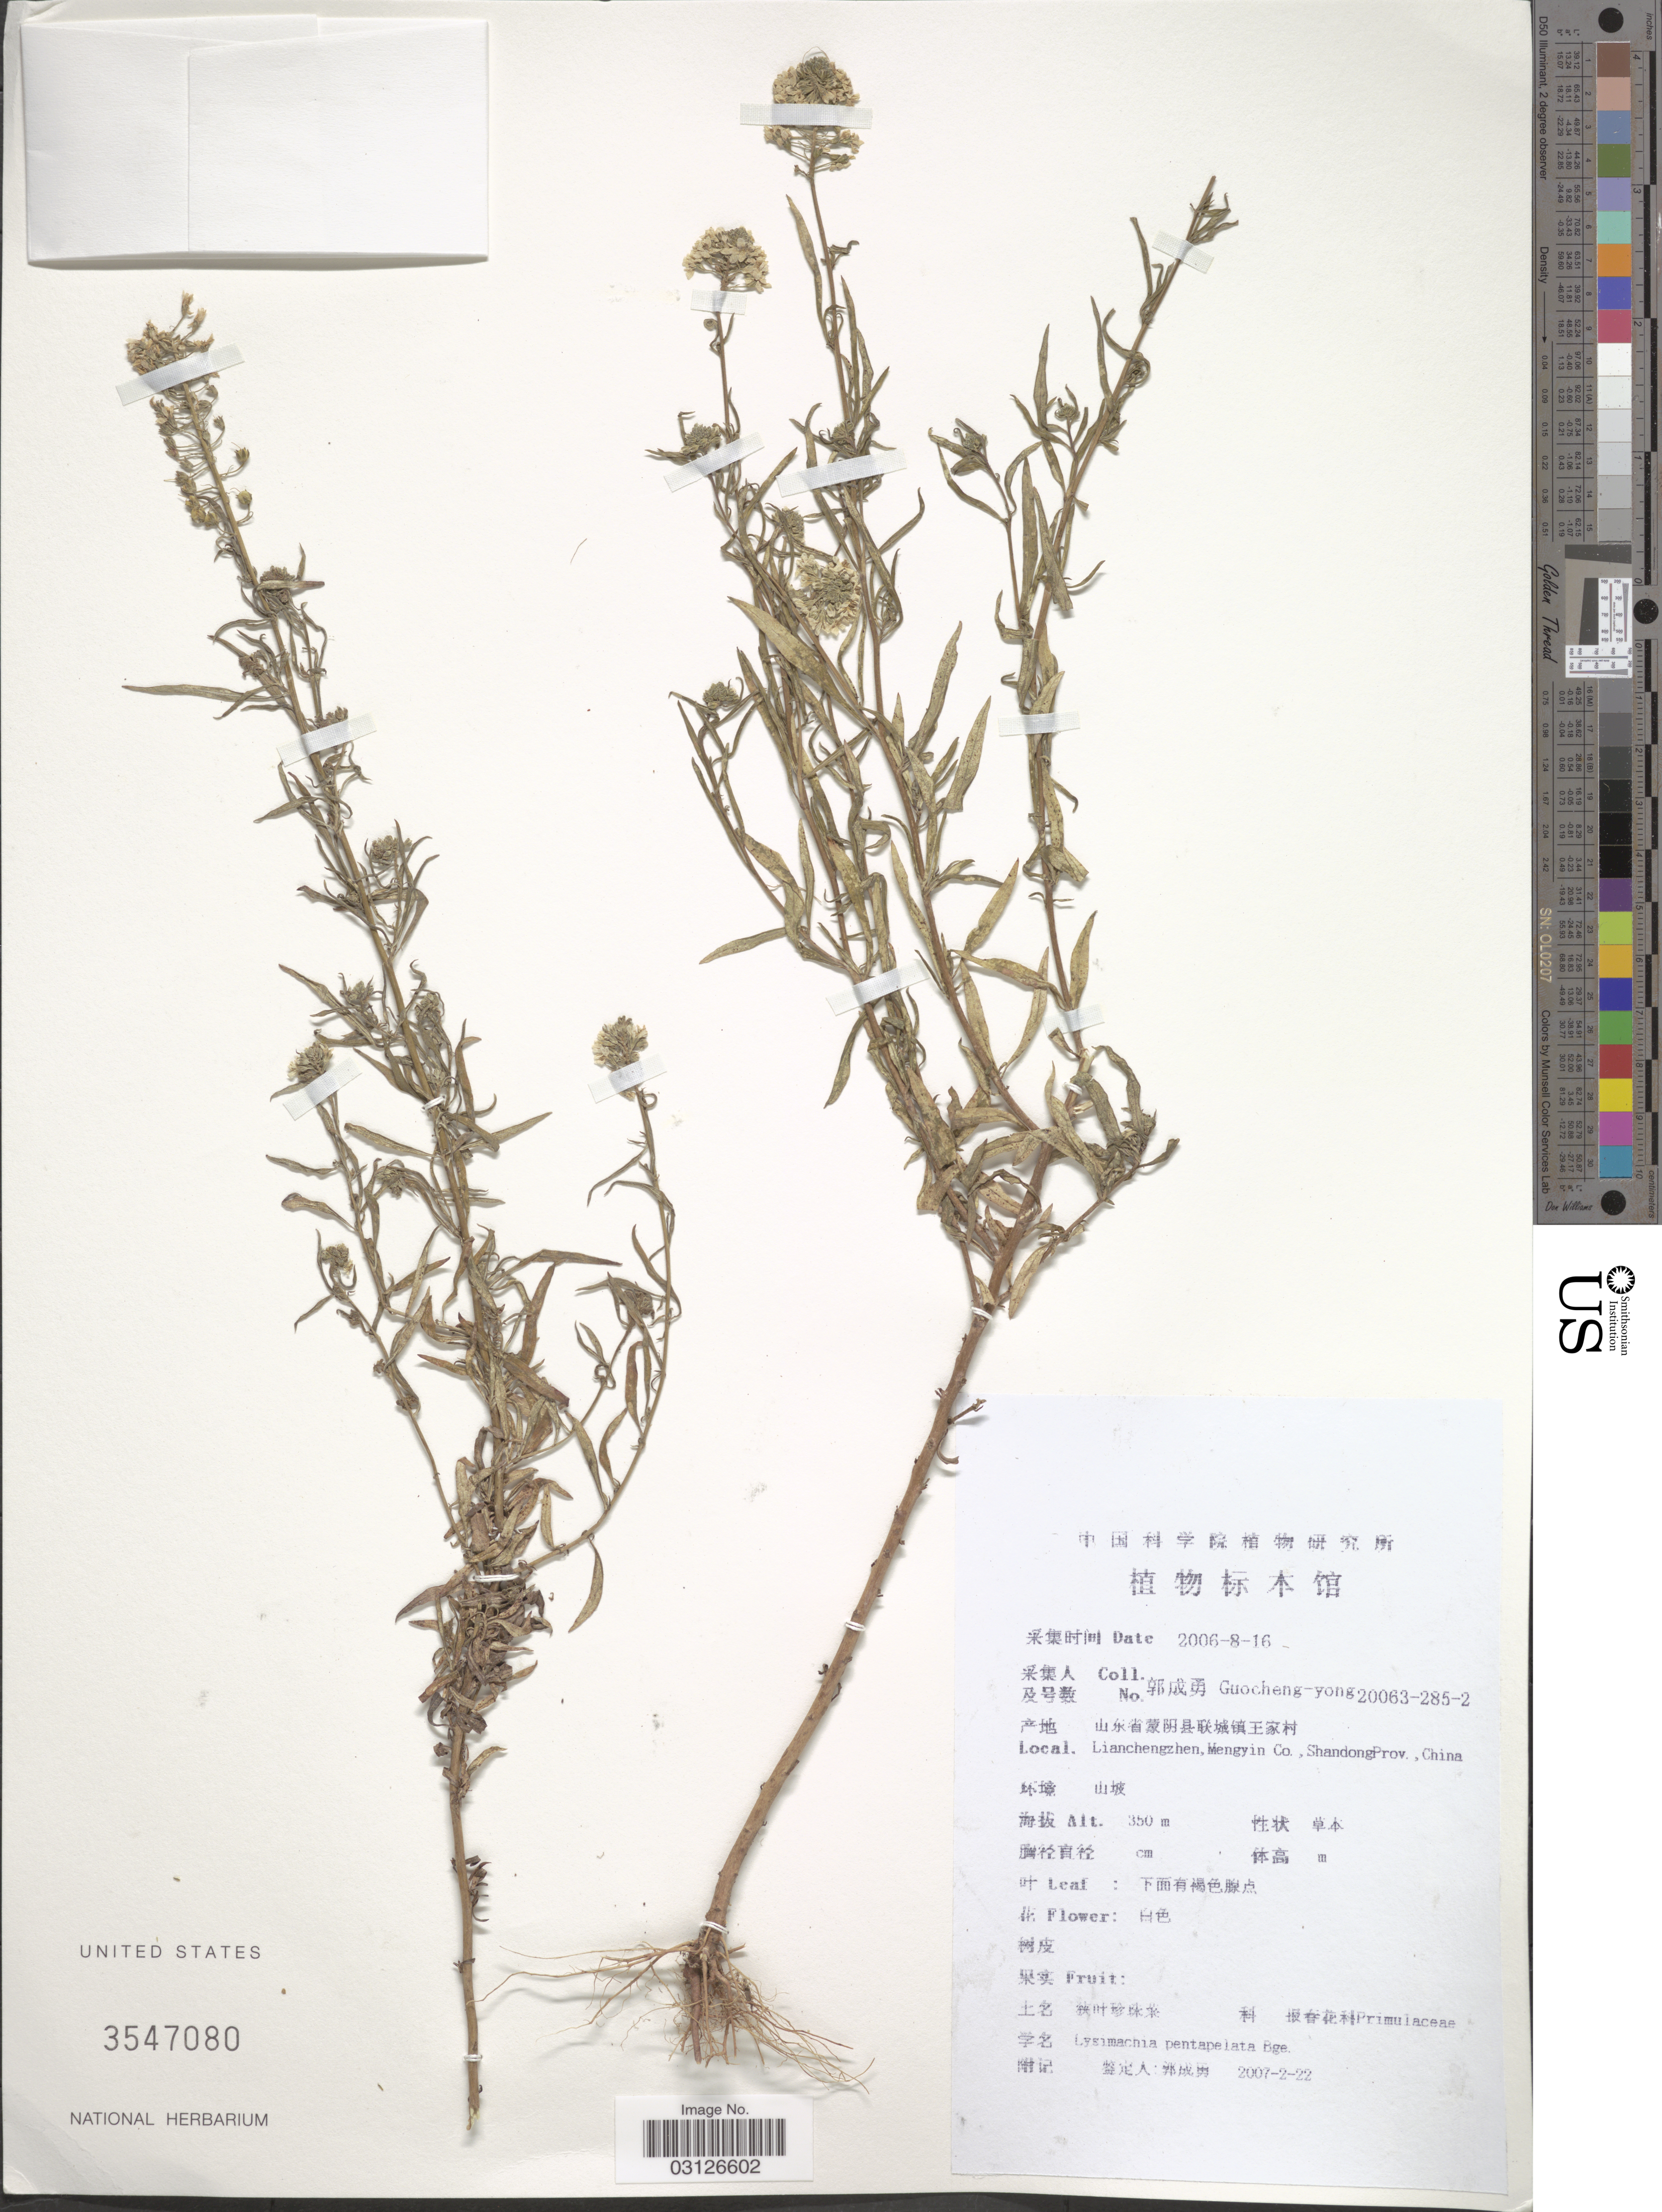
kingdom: Plantae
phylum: Tracheophyta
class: Magnoliopsida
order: Ericales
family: Primulaceae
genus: Lysimachia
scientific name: Lysimachia pentapetala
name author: Bunge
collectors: Guo cheng-yong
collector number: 20063-285-2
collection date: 2006-08-16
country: China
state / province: Shandong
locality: Lianchengzhen, Mengyin Co.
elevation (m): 350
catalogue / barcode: US 3547080